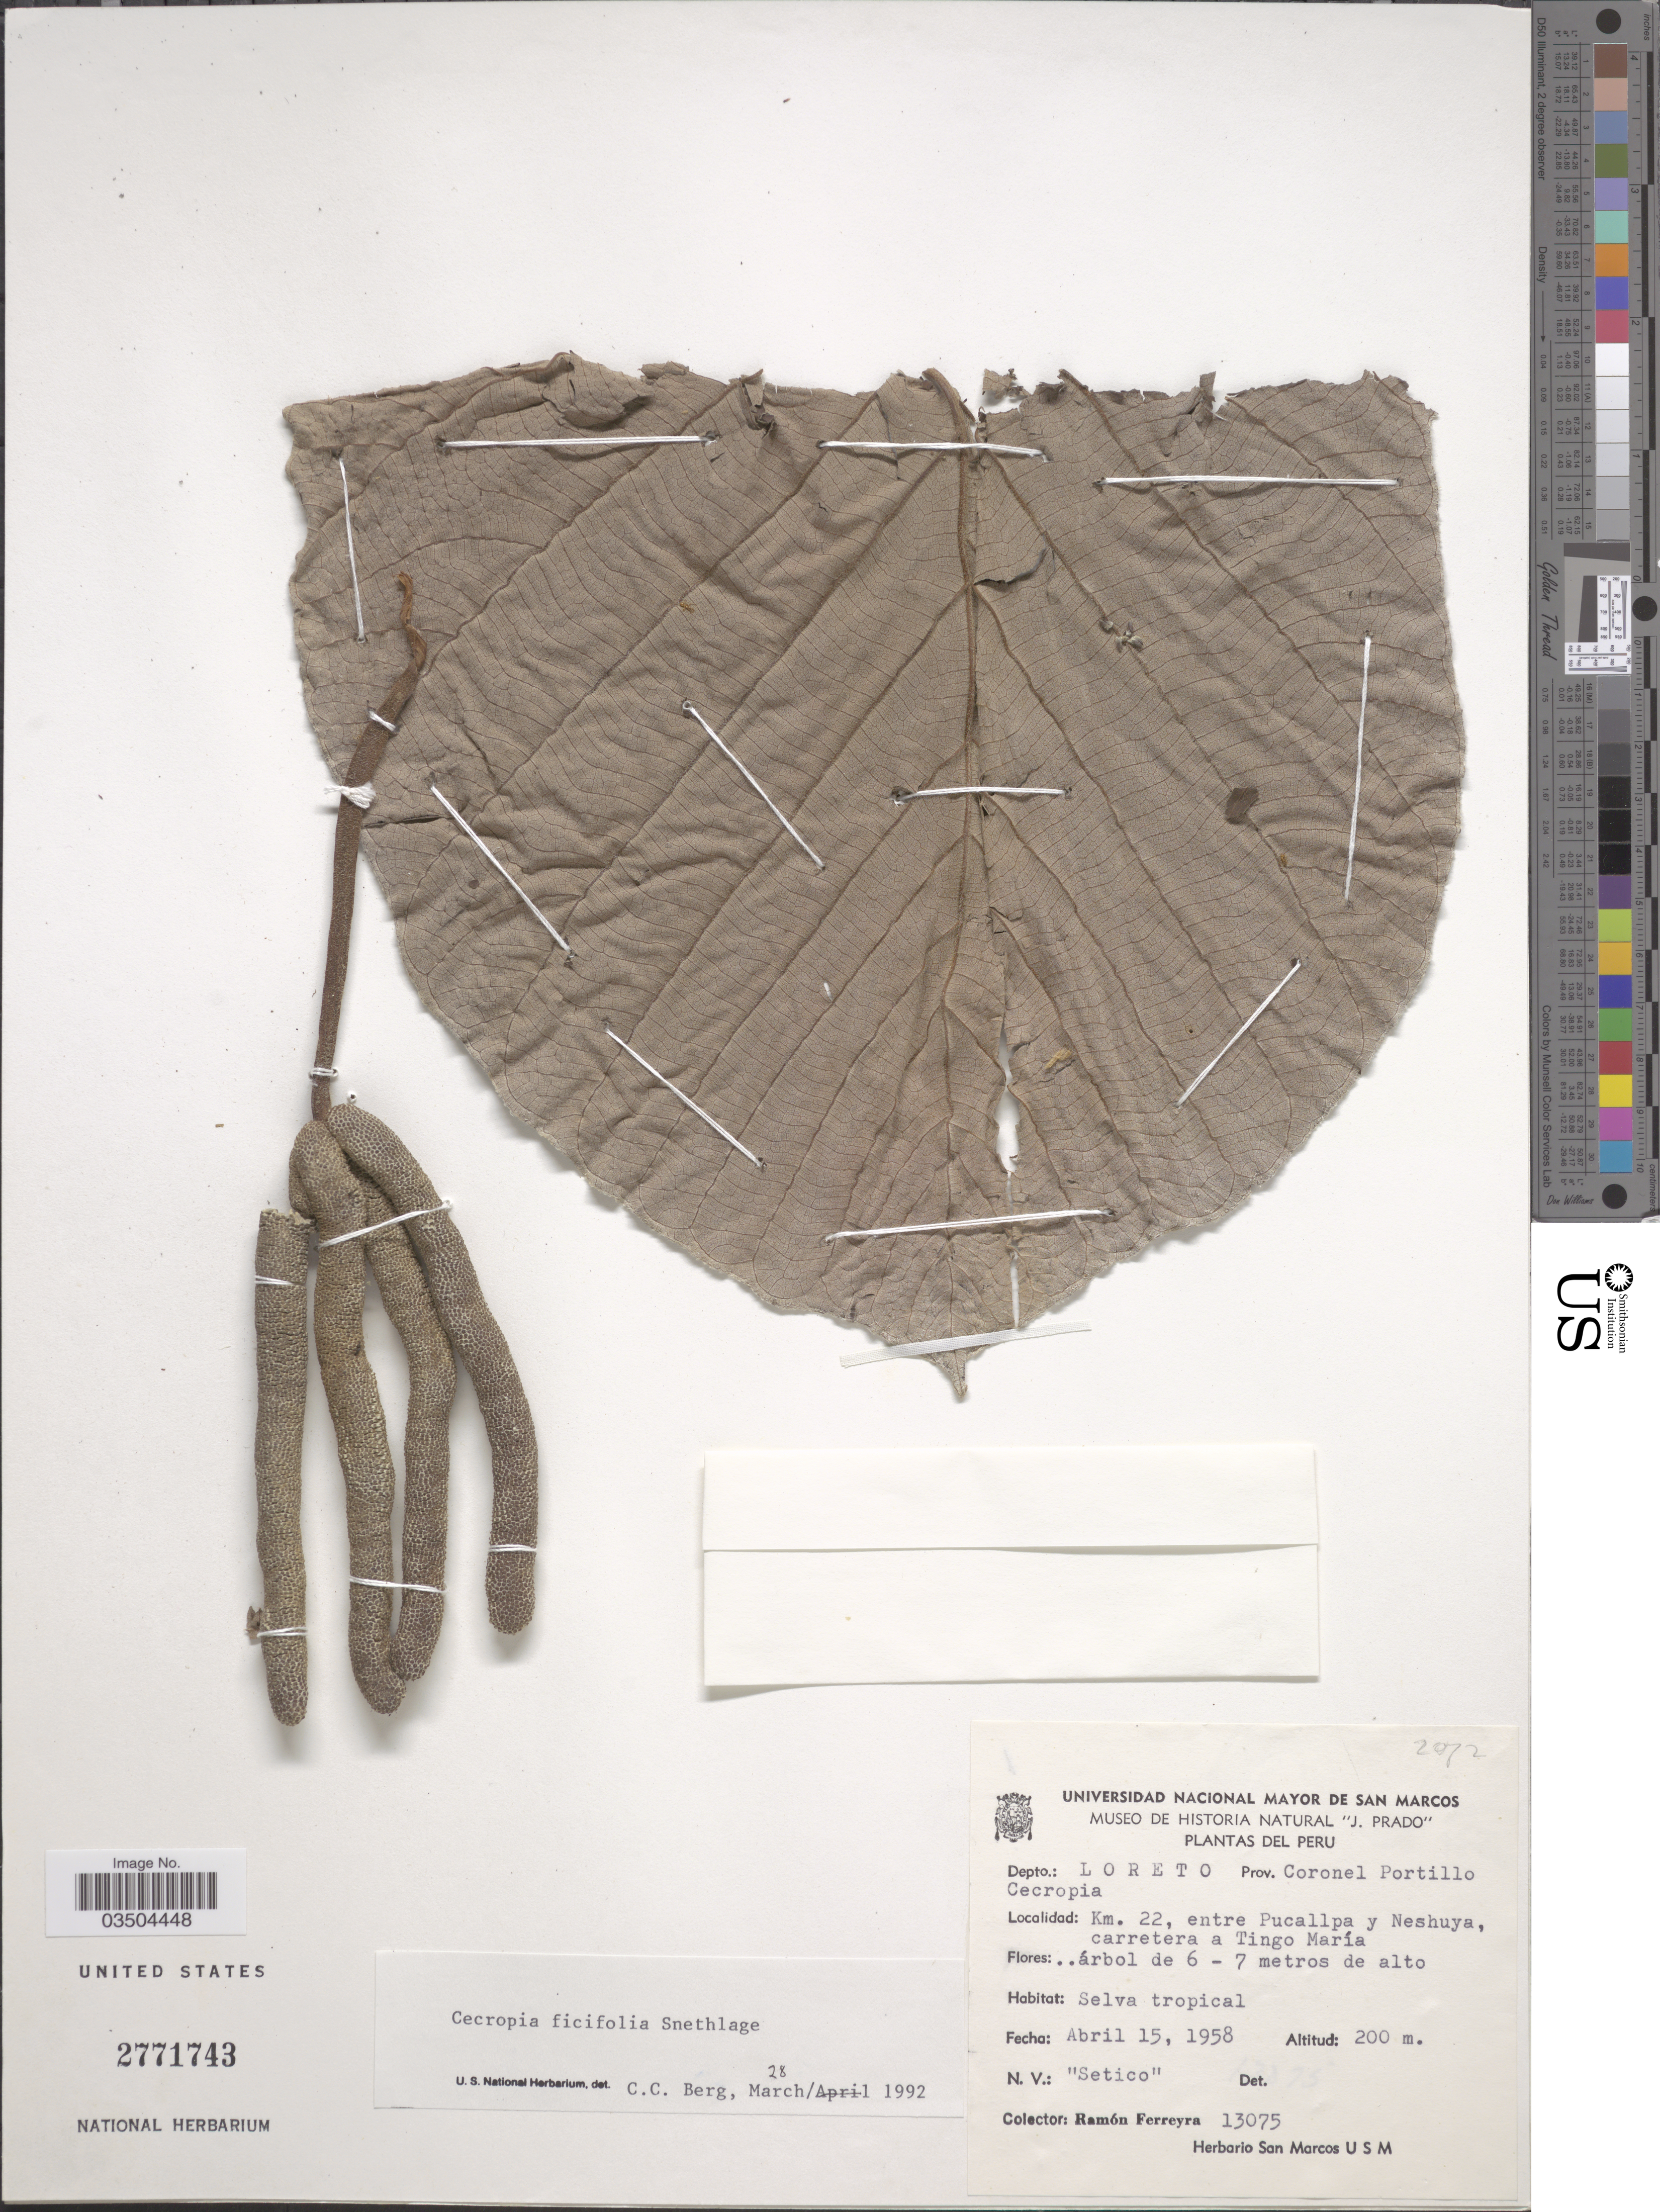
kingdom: Plantae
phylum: Tracheophyta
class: Magnoliopsida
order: Rosales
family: Urticaceae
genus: Cecropia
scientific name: Cecropia ficifolia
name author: Snethlage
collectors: R. A. Ferreyra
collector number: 13075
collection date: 1958-04-15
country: Peru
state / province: Loreto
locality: Depto.: Loreto, Prov. Coronel Portillo. Km. 22, entre Pucallpa y Neshuya, carretera a Tingo María.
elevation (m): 200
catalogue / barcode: US 2771743